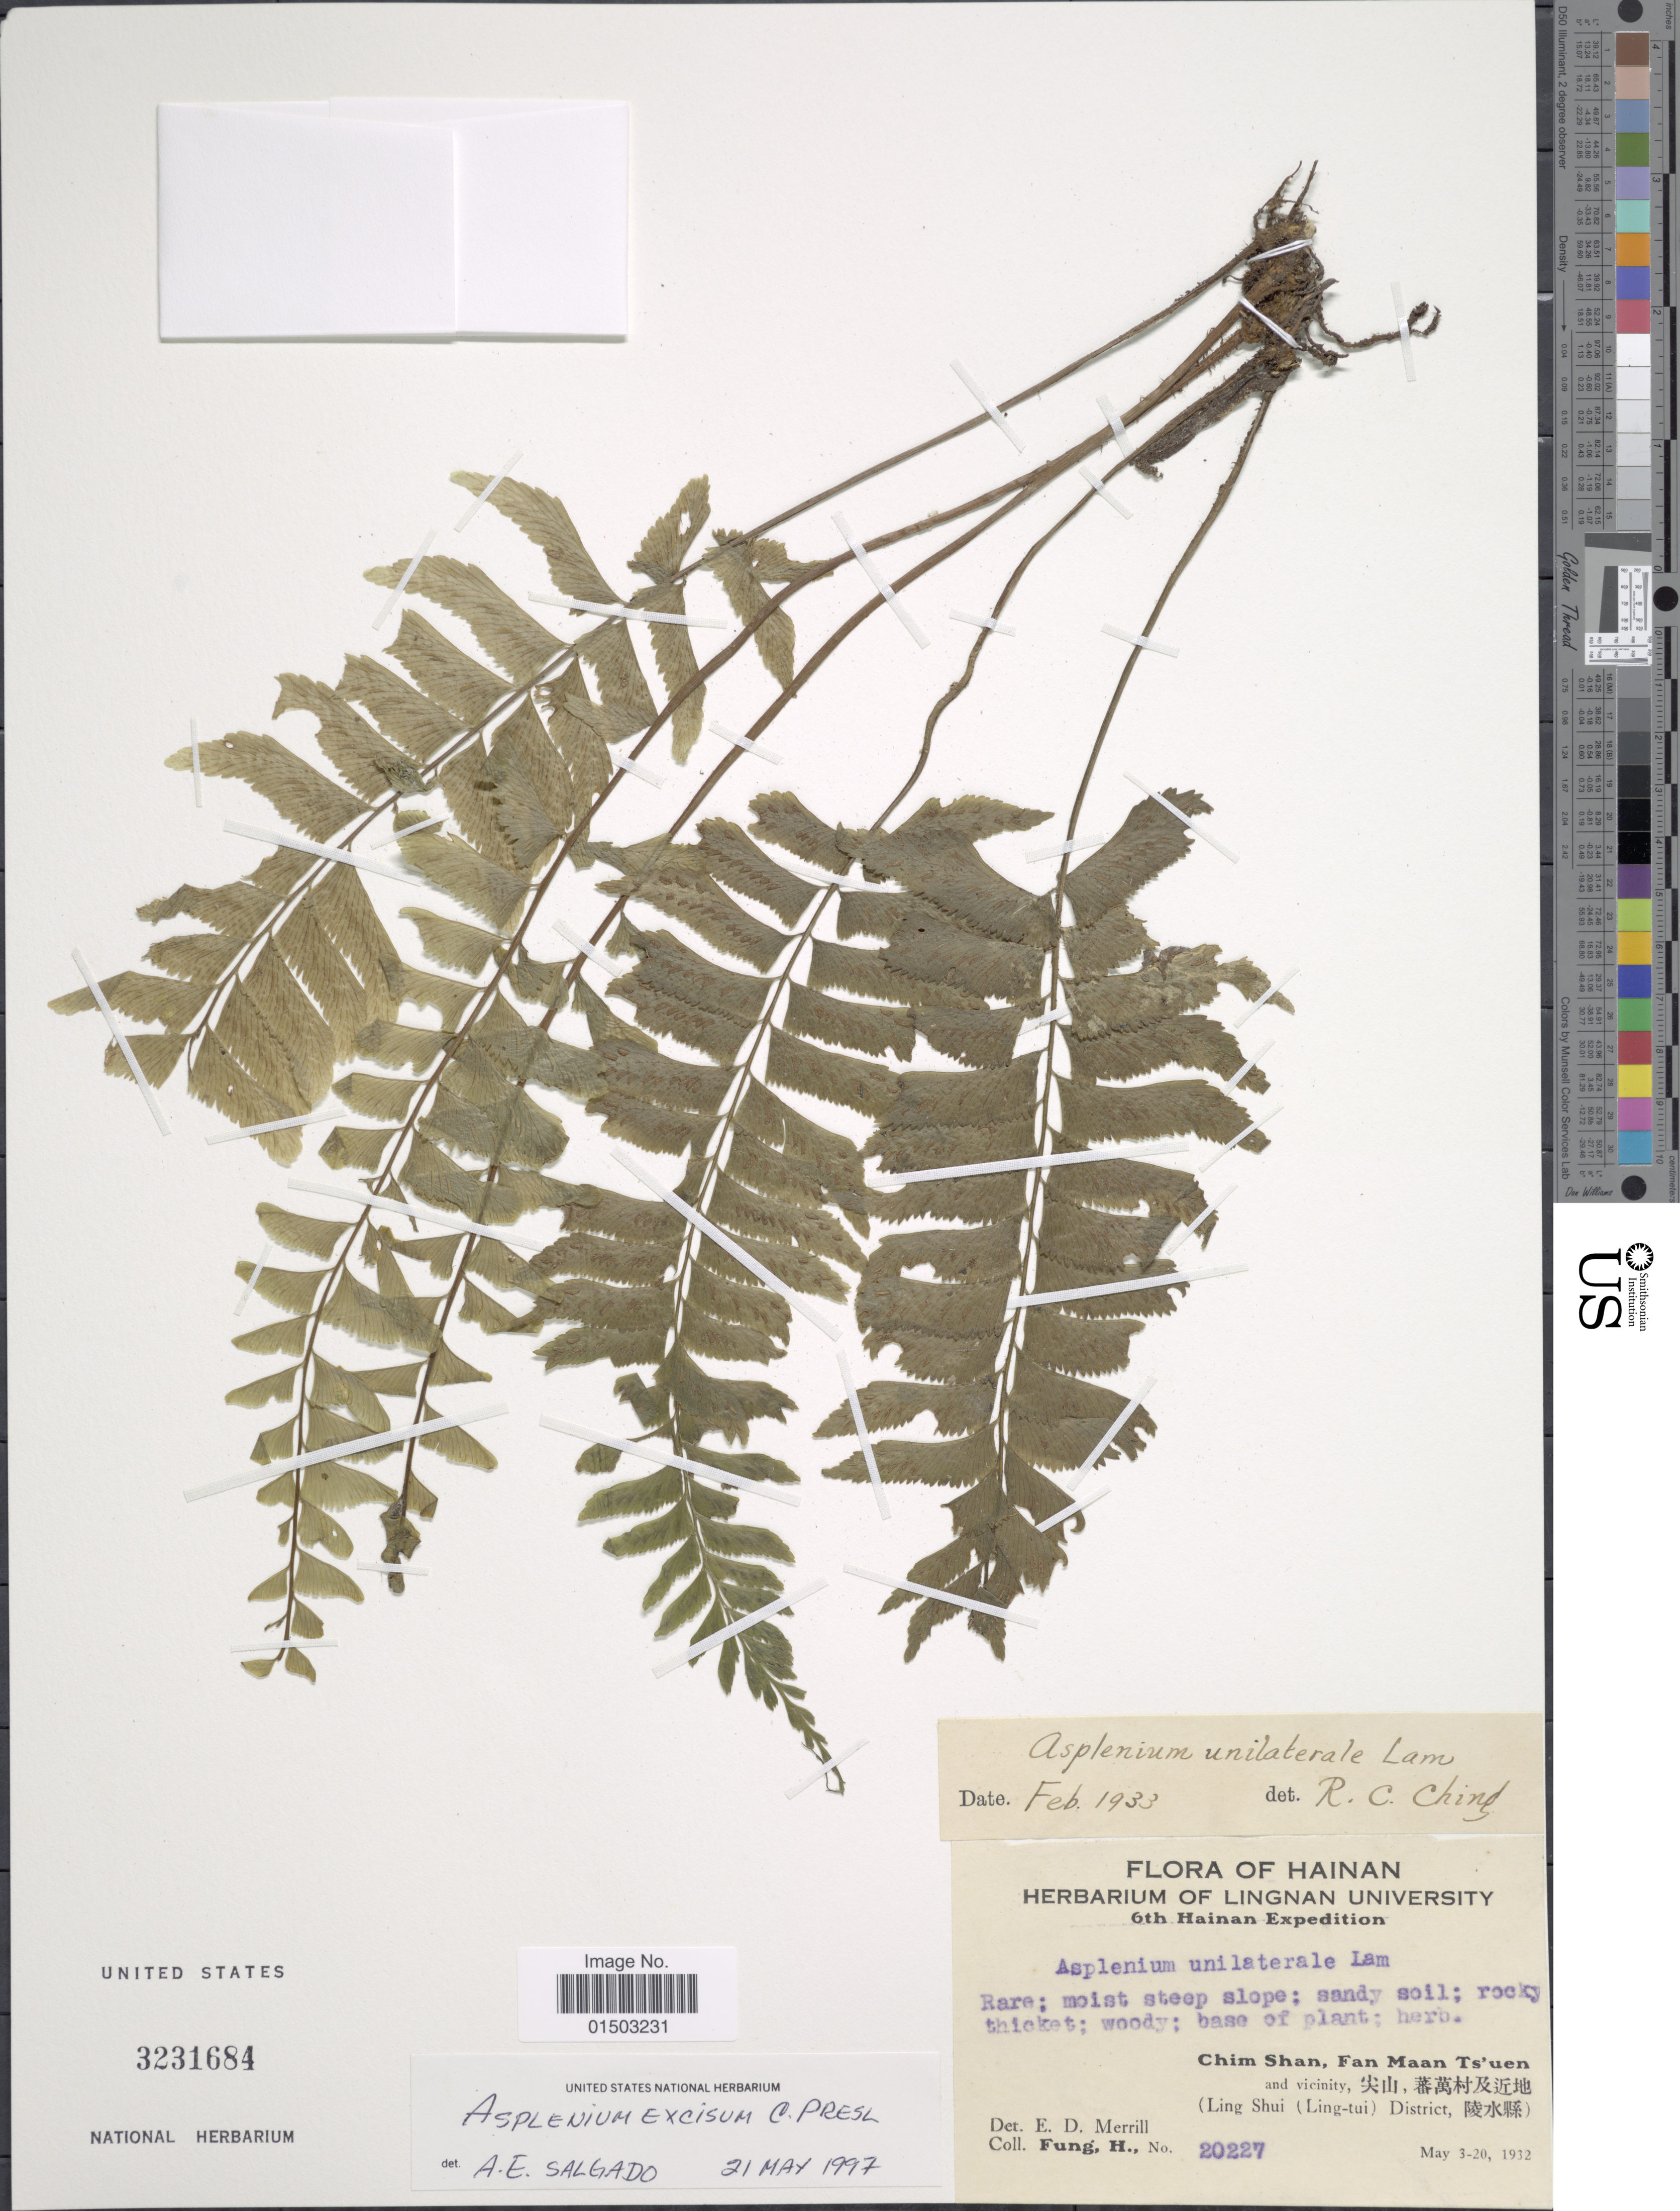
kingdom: Plantae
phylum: Tracheophyta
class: Polypodiopsida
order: Polypodiales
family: Aspleniaceae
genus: Hymenasplenium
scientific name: Hymenasplenium unilaterale var. majus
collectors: H. Fung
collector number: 20227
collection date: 1932-05-03/1932-05-20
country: China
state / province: Hainan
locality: Hainan,Chim Shan, Fan Maan Ts'uen and vicinity,(Ling Shui (Ling-tui) District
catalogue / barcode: US 3231684